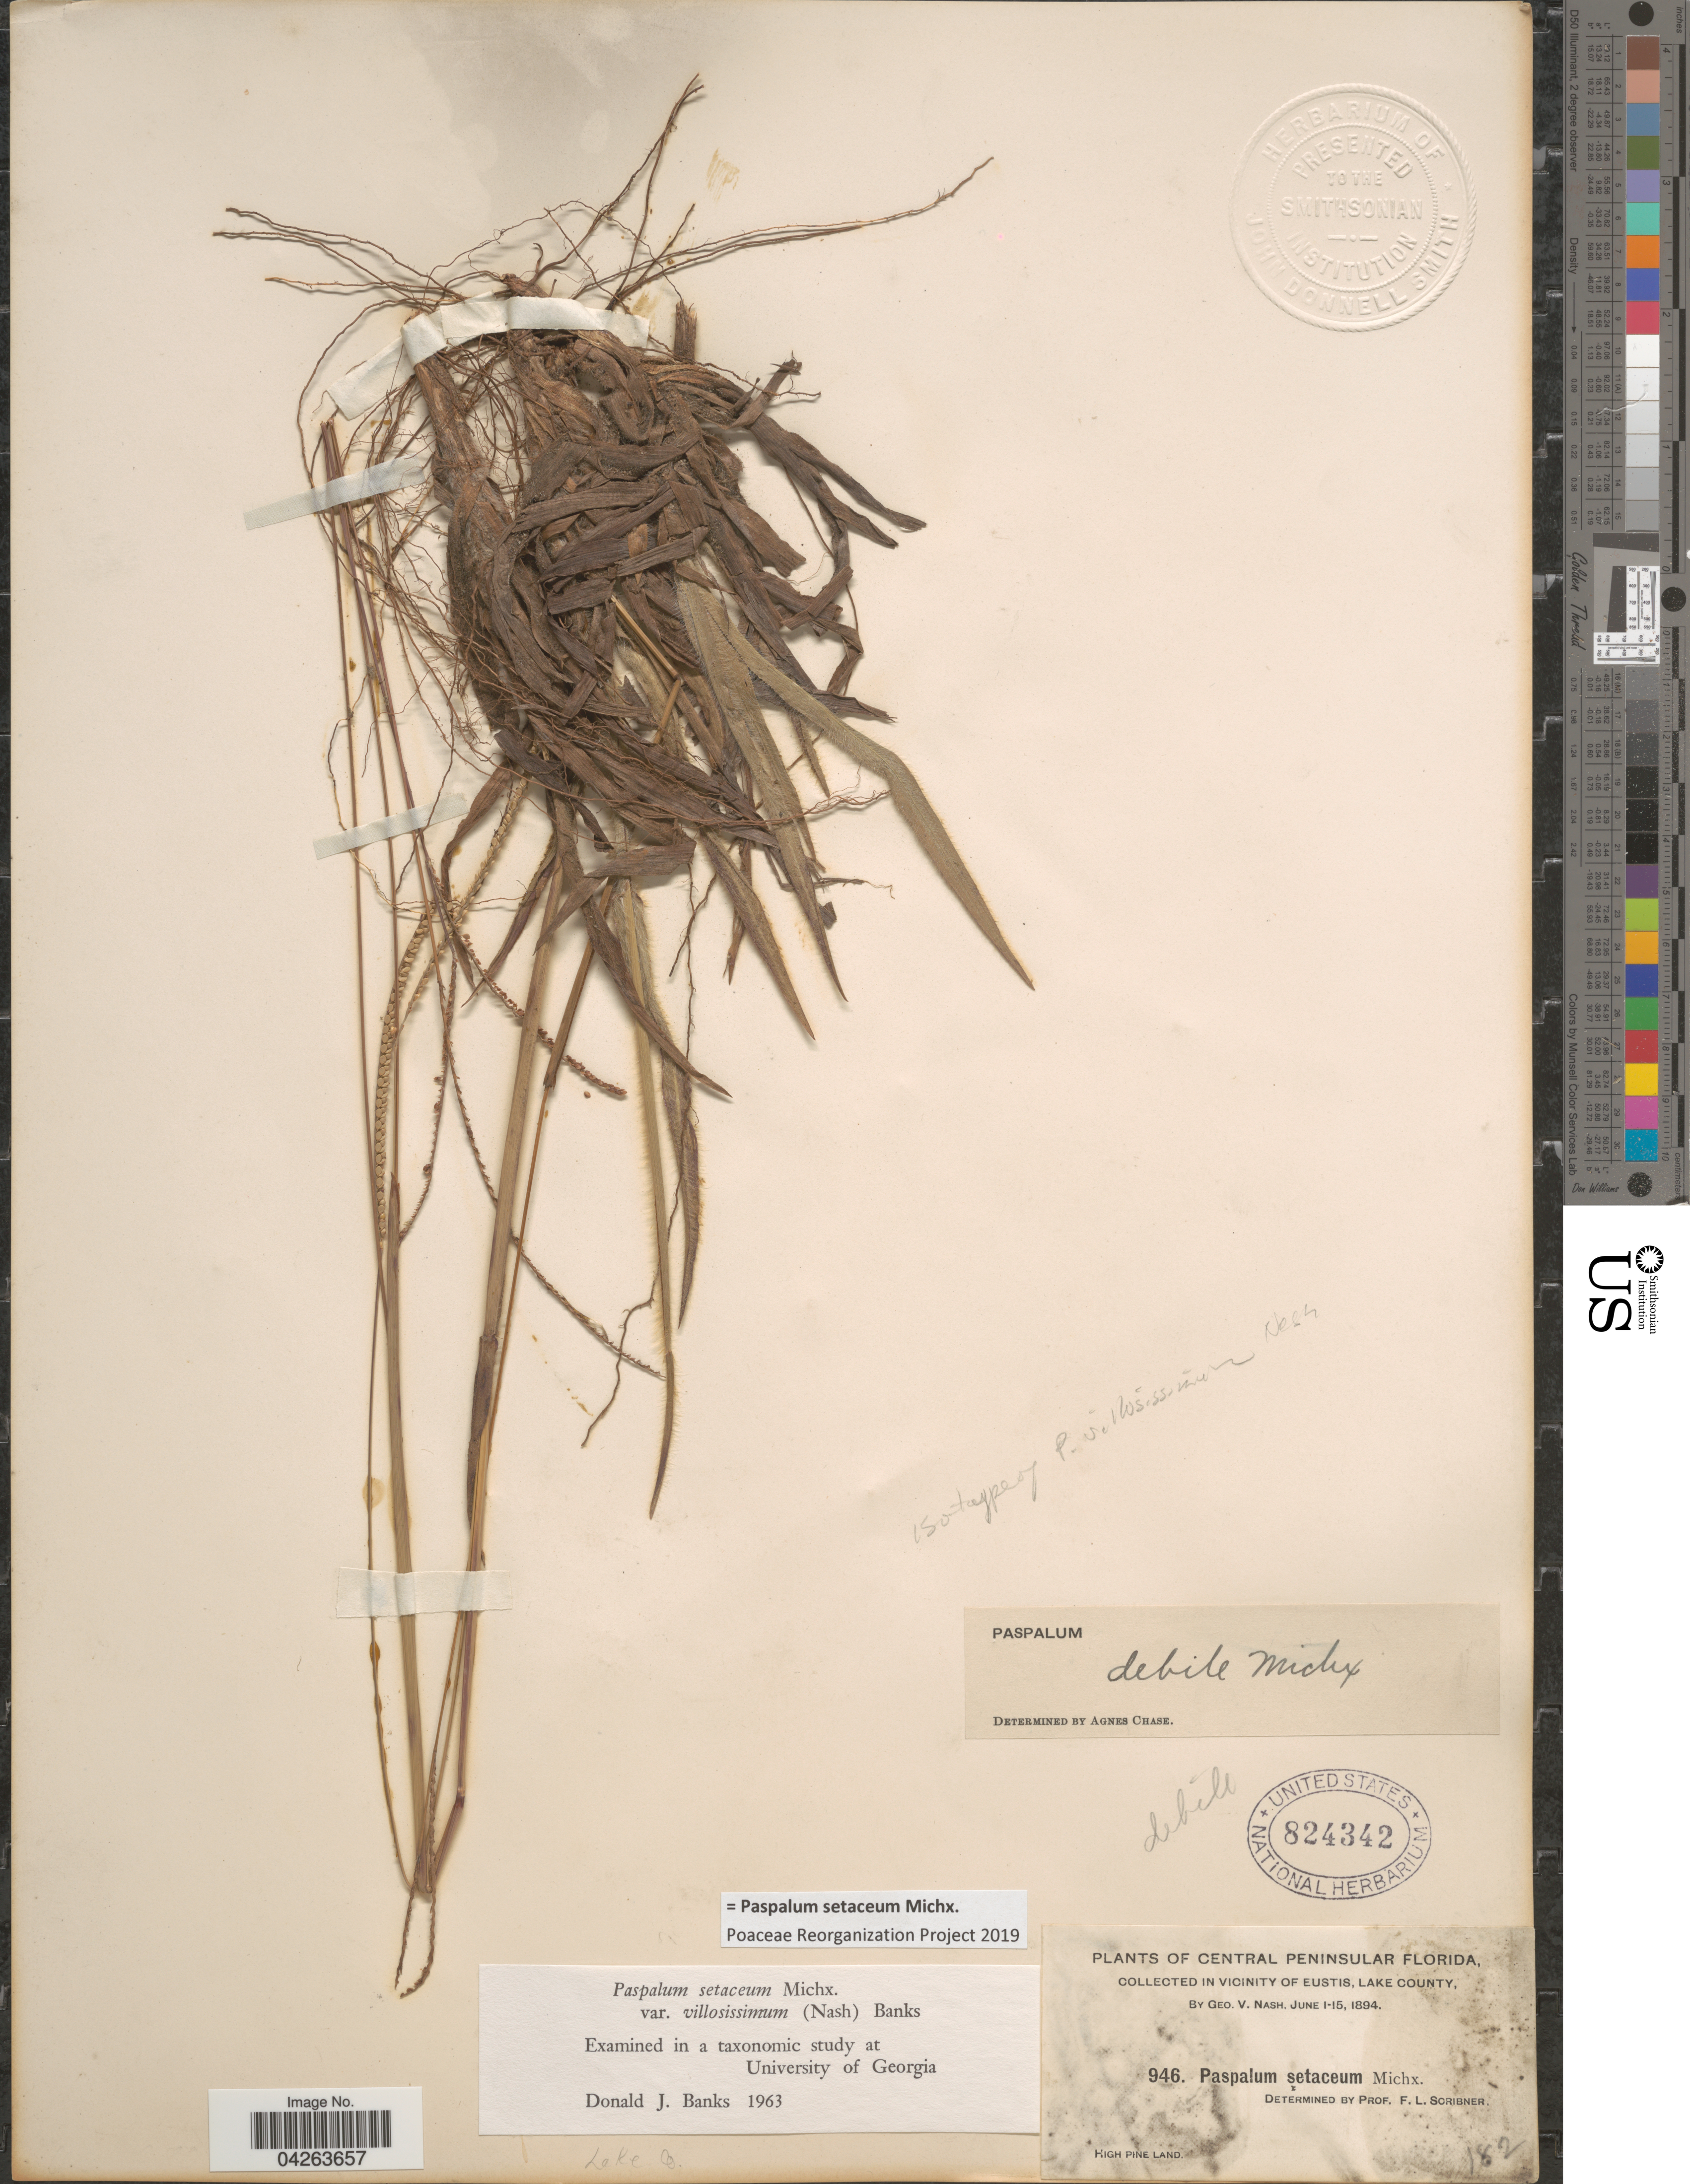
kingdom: Plantae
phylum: Tracheophyta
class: Liliopsida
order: Poales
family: Poaceae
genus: Paspalum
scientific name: Paspalum setaceum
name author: Michx.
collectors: G. V. Nash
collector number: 946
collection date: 1894-06-01/1894-06-15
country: United States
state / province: Florida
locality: Central Peninsular Florida. In Vicinity Of Eustis, Lake County.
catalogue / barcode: US 824342